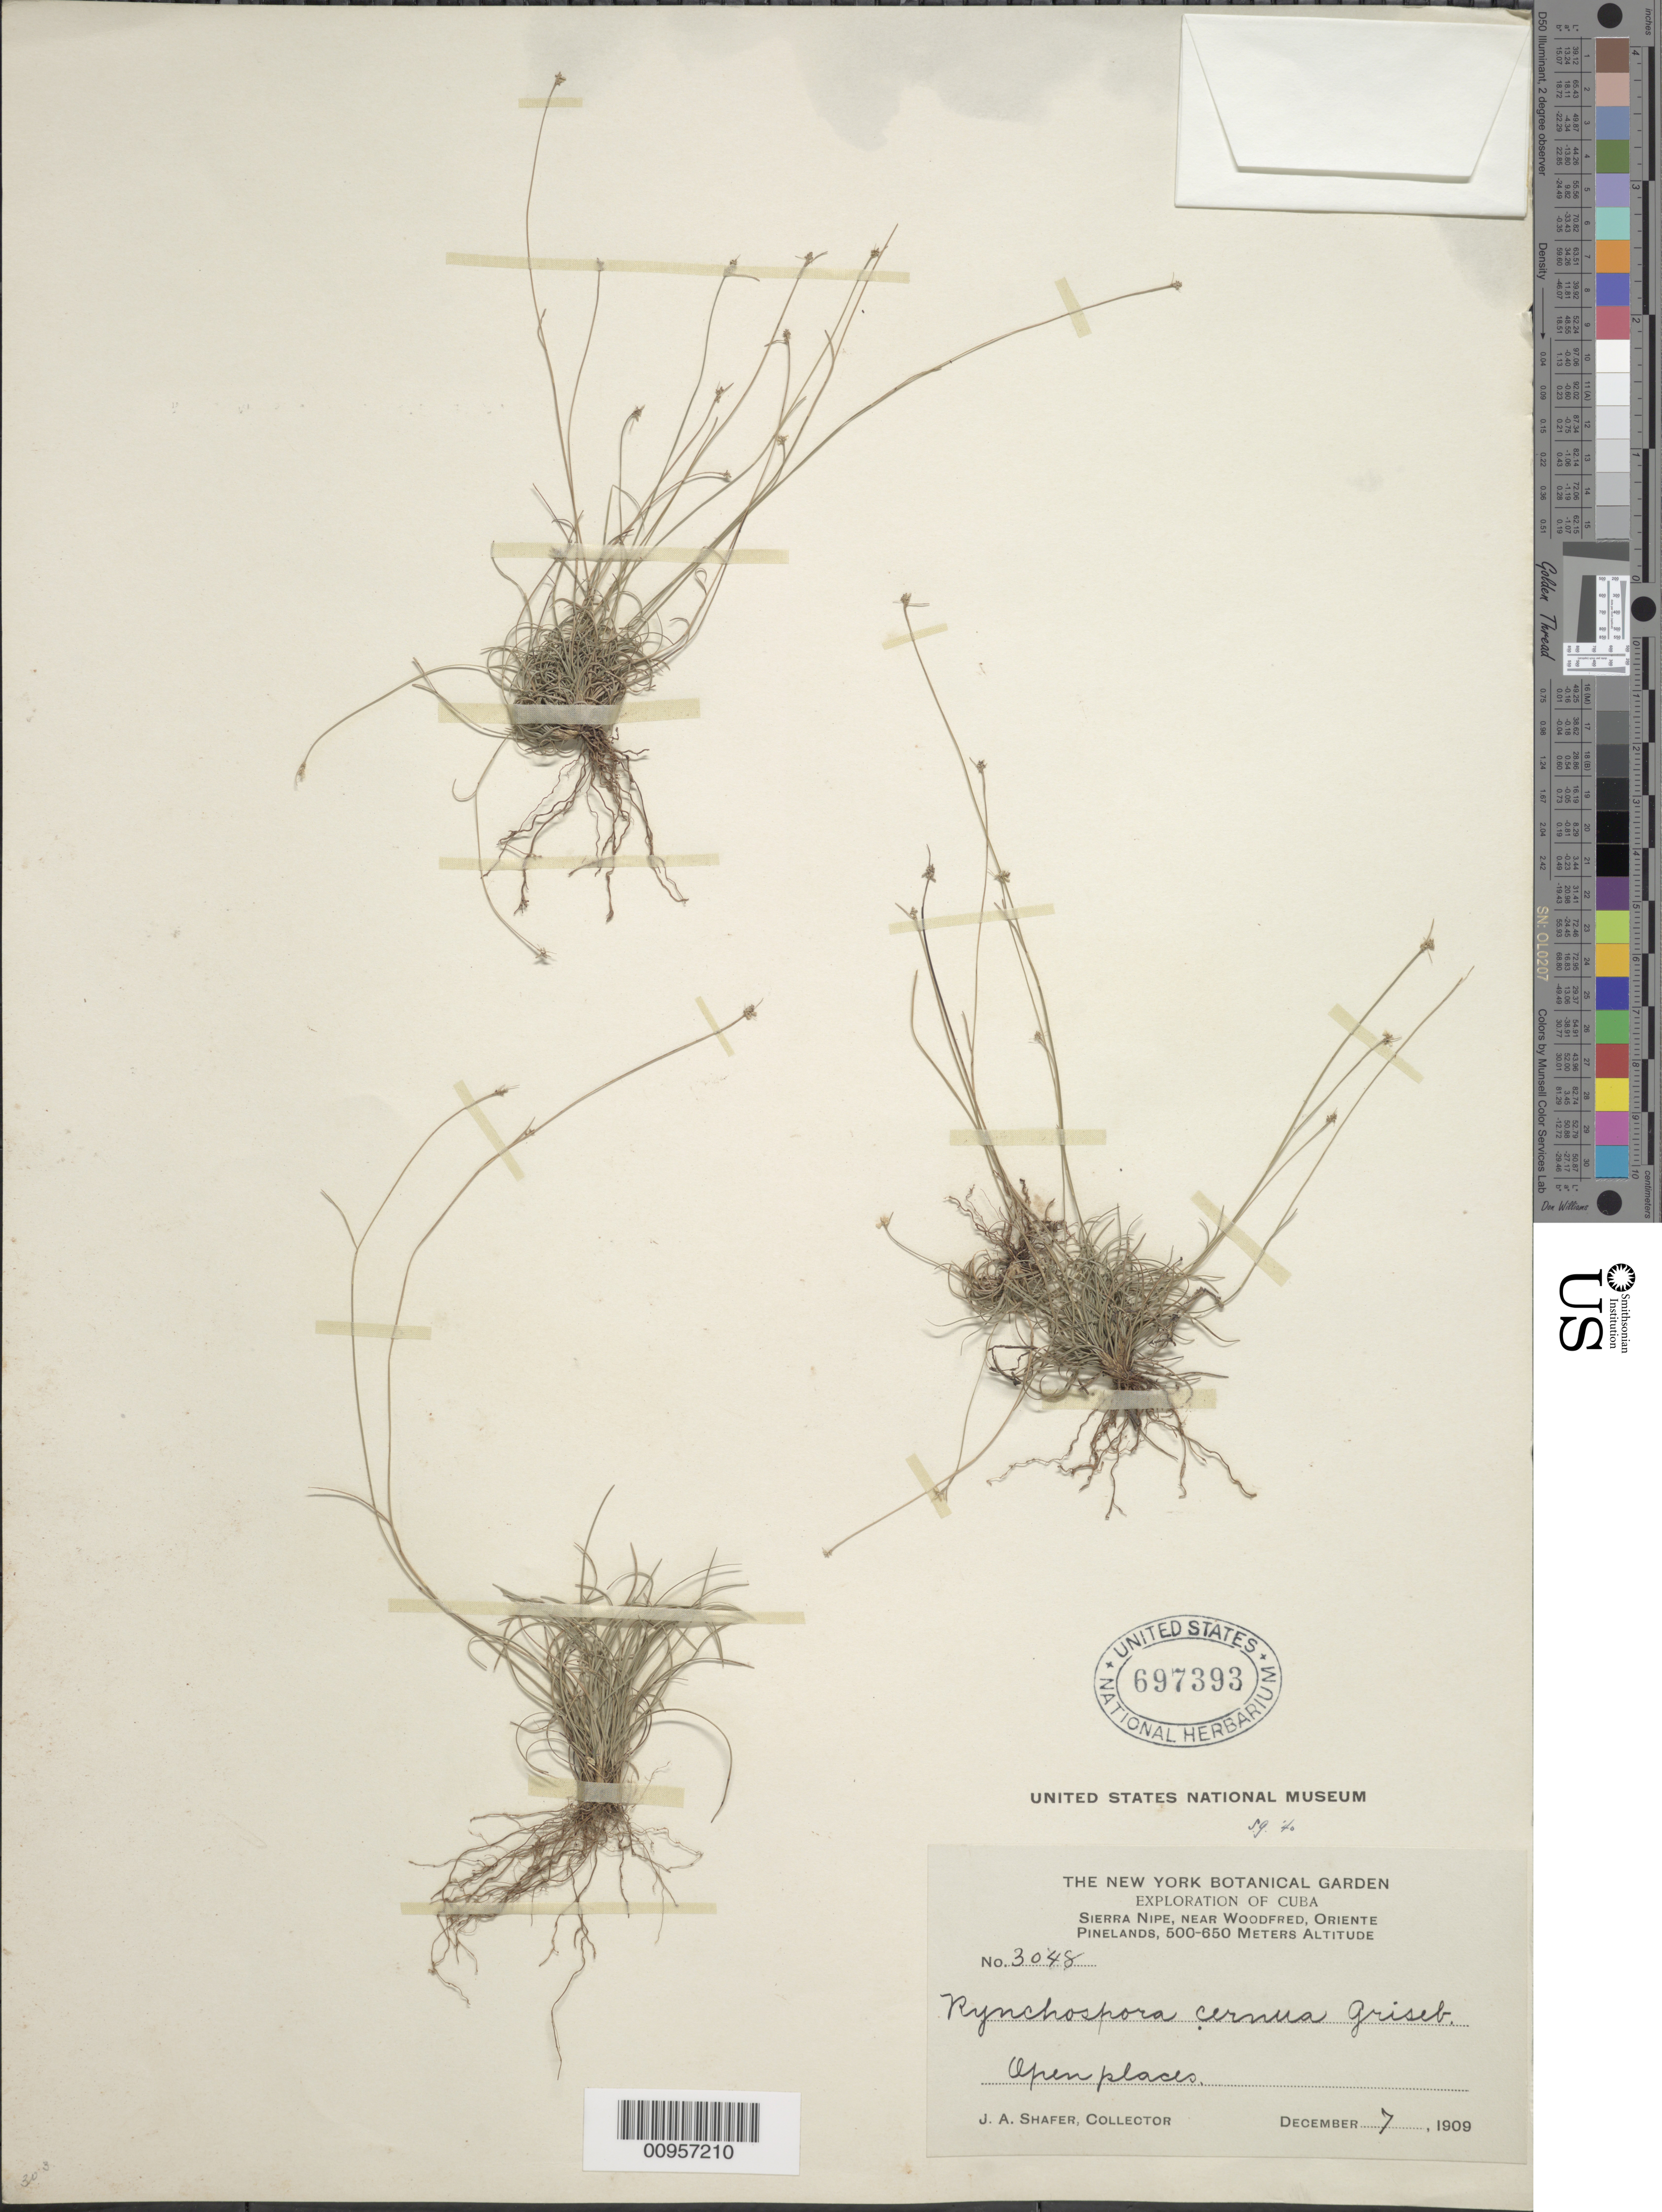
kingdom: Plantae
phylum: Tracheophyta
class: Liliopsida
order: Poales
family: Cyperaceae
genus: Rhynchospora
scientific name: Rhynchospora cernua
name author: Griseb.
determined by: Gale, S.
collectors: J. A. Shafer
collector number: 3048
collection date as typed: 04 Dec 1909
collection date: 1909-12-04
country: Cuba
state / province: Holguín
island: Cuba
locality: Sierra Nipe, near Woodfred, pinelands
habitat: Open places in pinelands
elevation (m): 500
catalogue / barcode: US 697393